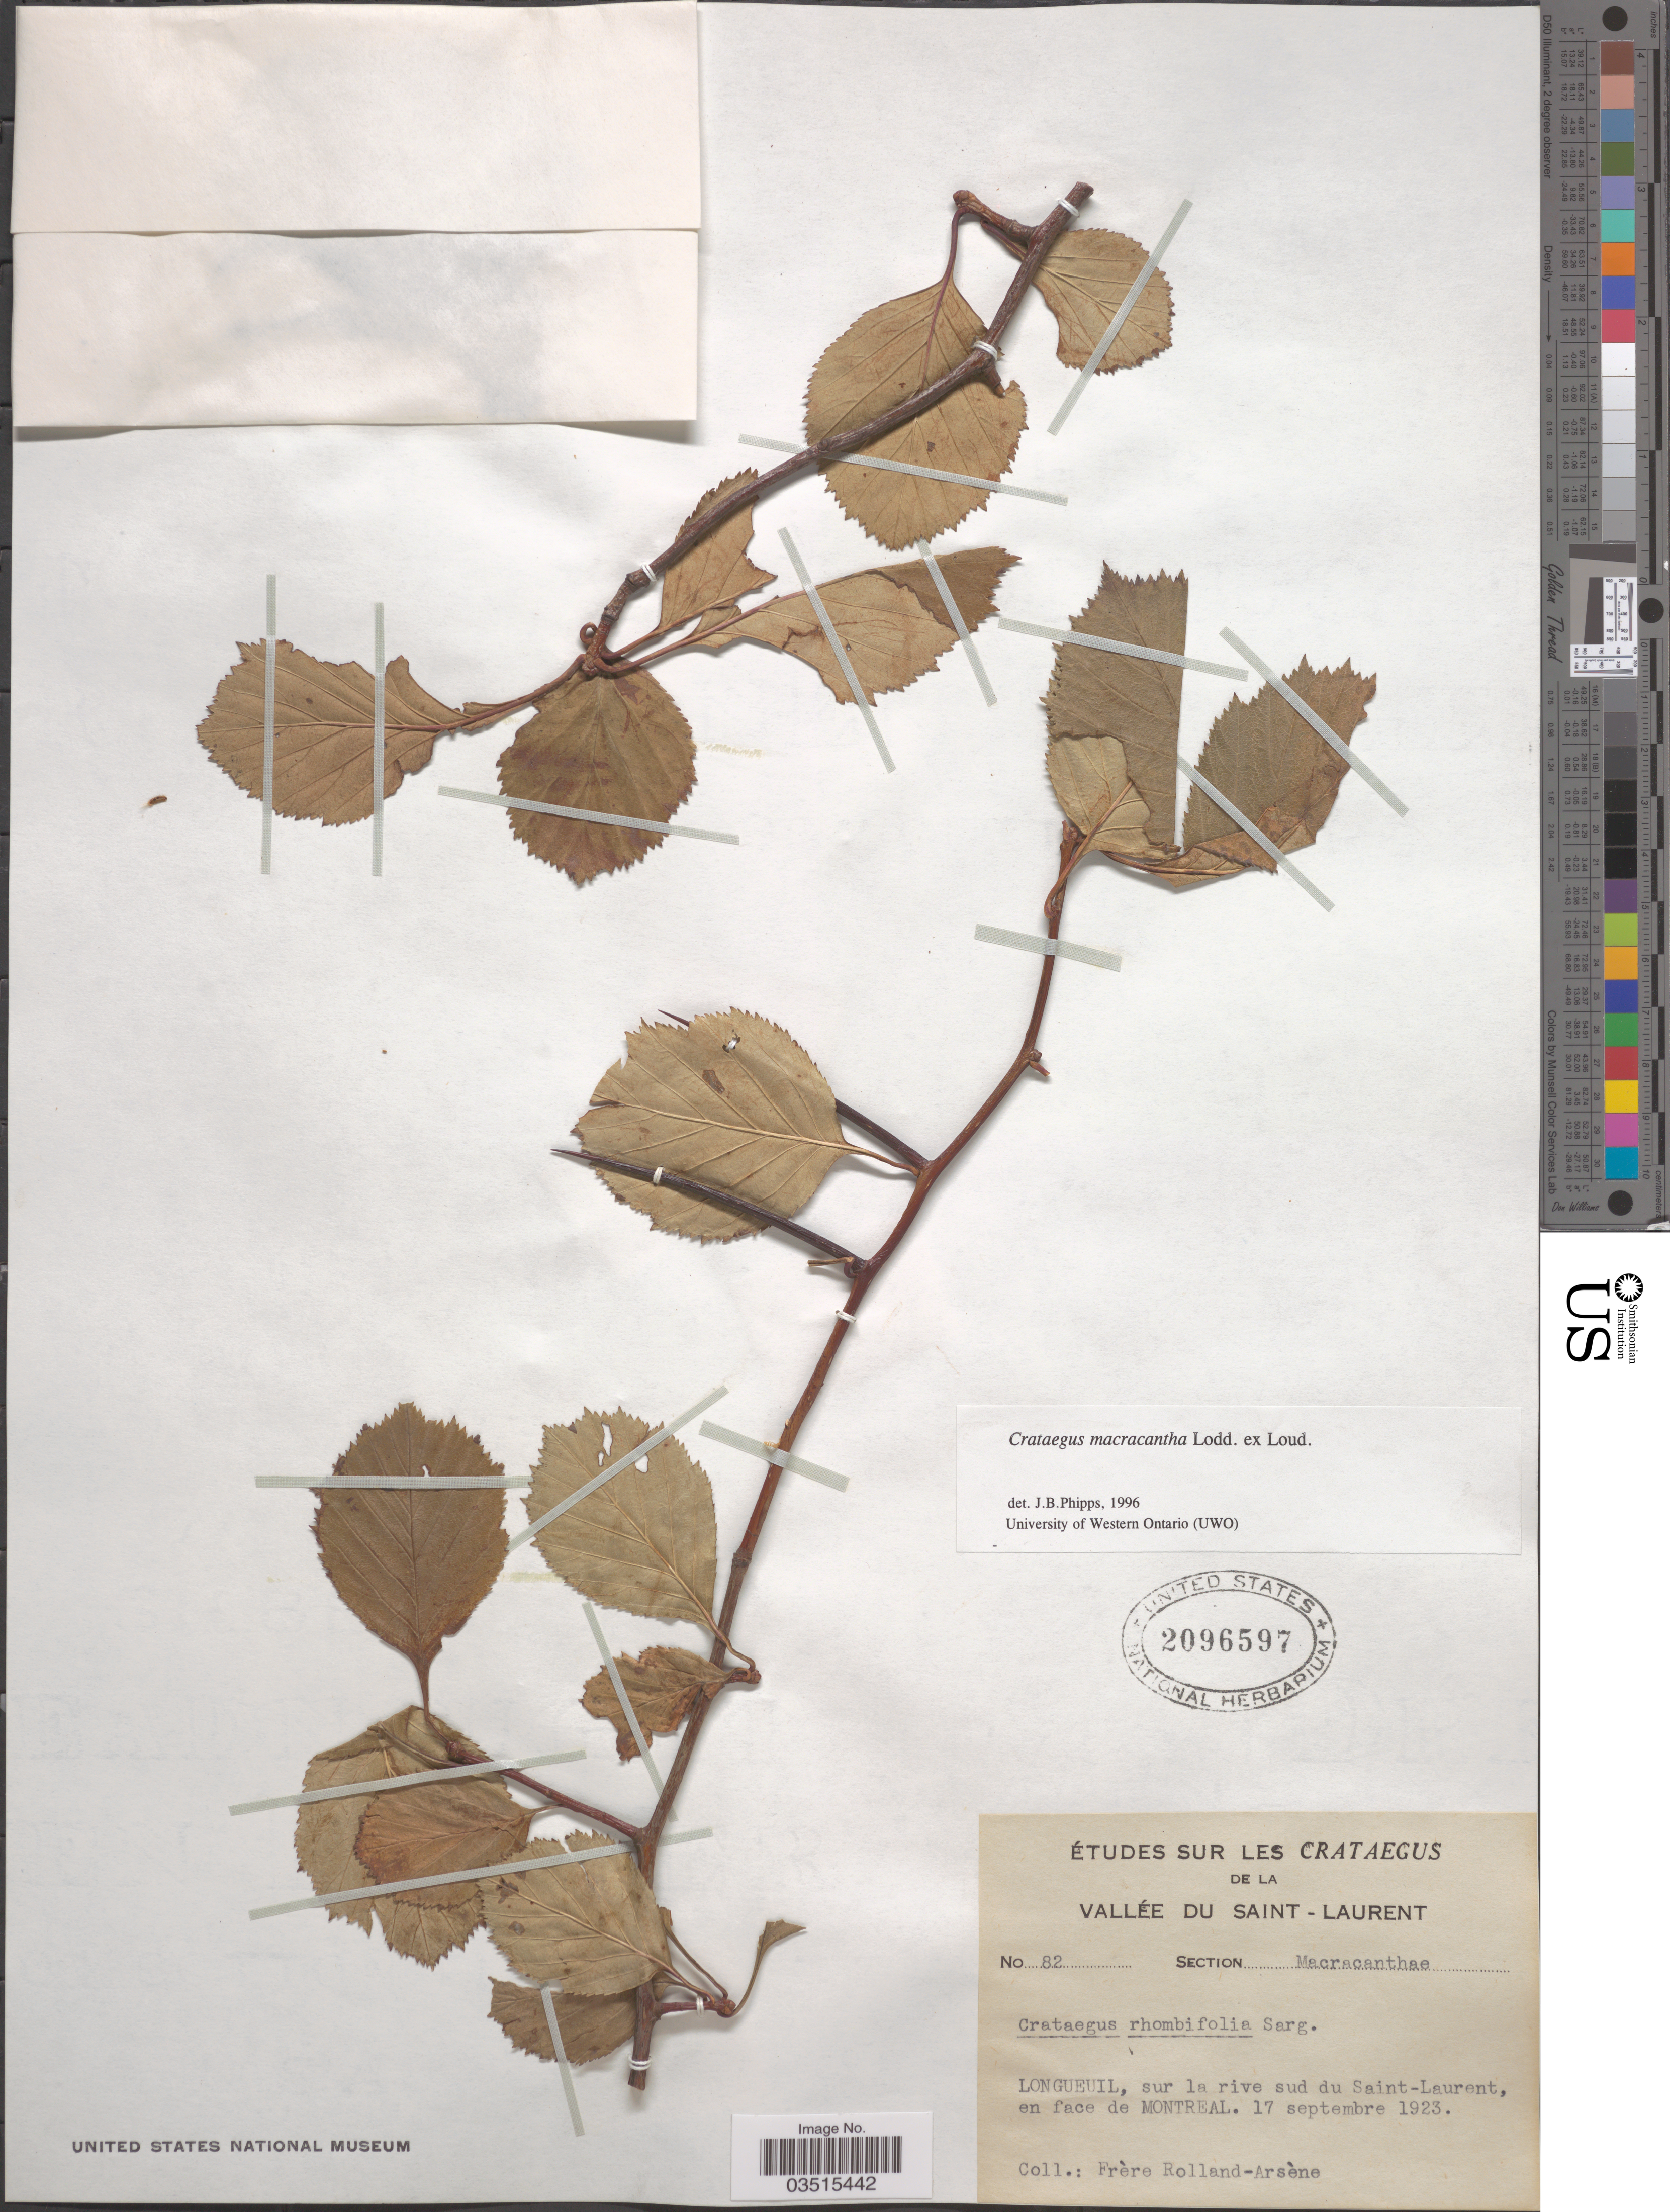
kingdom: Plantae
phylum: Tracheophyta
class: Magnoliopsida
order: Rosales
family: Rosaceae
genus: Crataegus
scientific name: Crataegus macracantha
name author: (Lindl.) Lodd. ex Loudon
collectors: B. Rolland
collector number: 82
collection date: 1923-09-17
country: Canada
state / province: Quebec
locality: Vallée du Saint - Laurent. Longueuil, sur la rive sud du Saint-Laurent, en face de Montreal.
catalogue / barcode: US 2096597